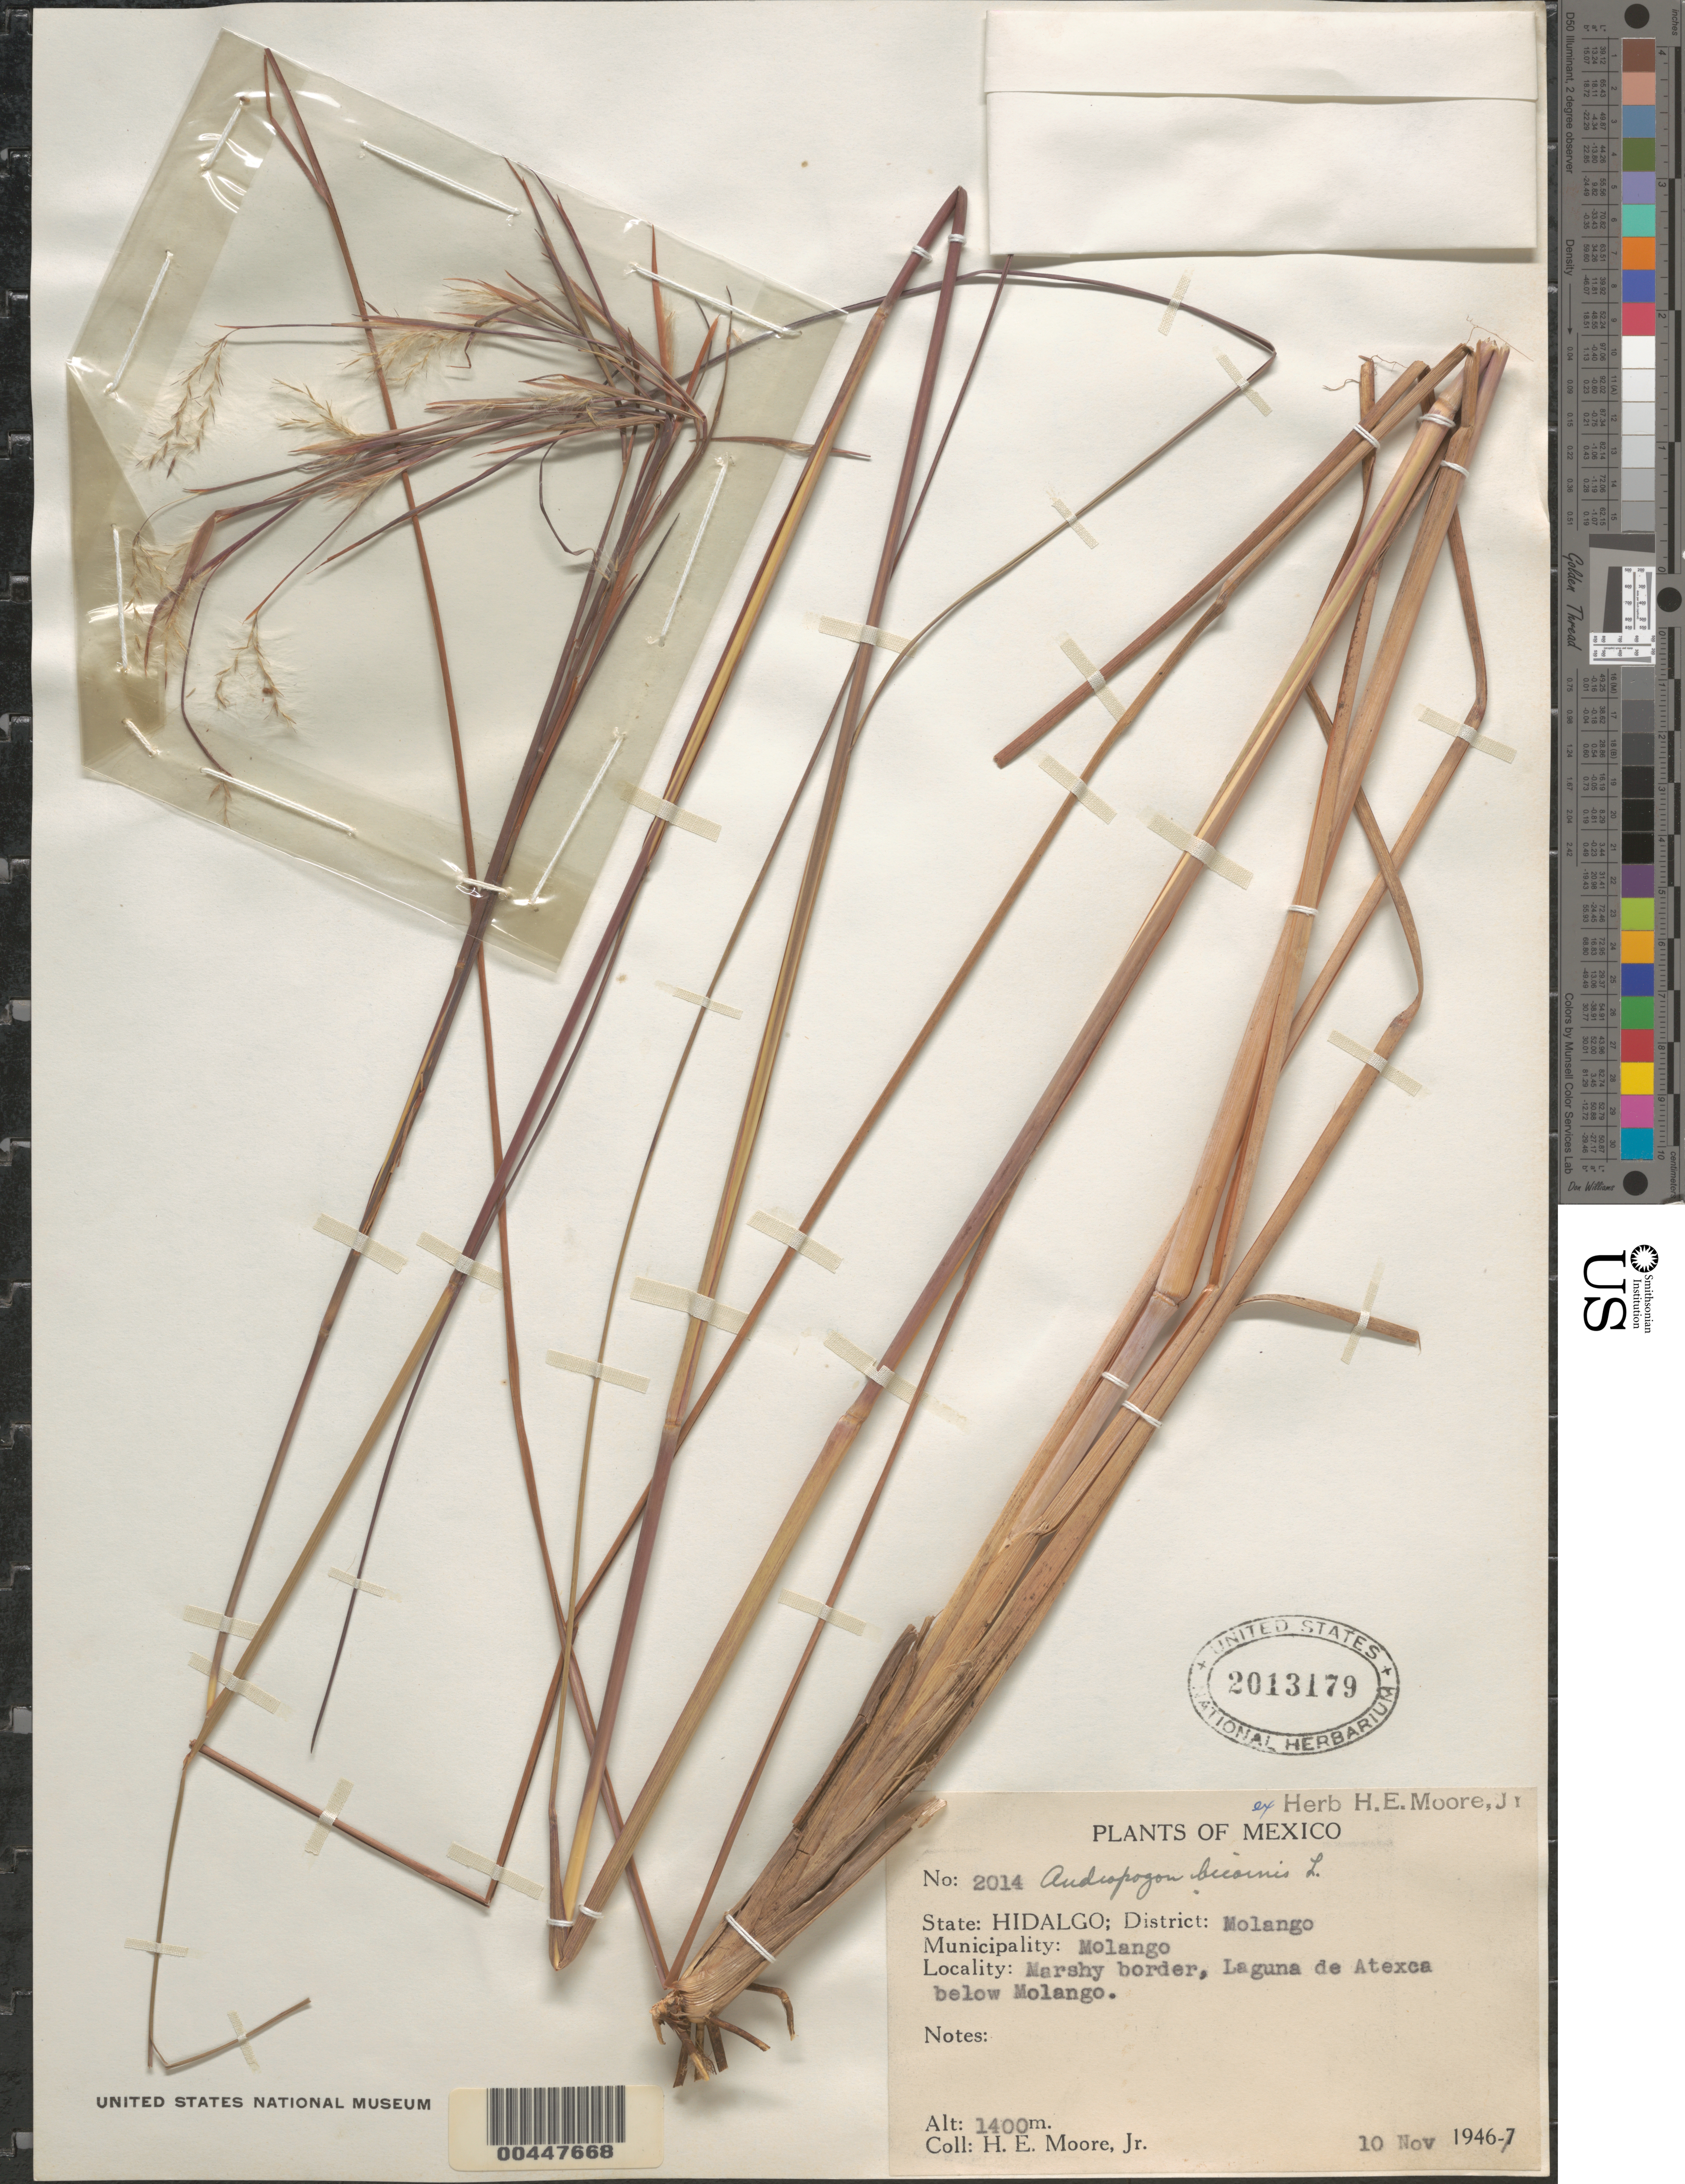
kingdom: Plantae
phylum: Tracheophyta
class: Liliopsida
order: Poales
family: Poaceae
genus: Andropogon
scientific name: Andropogon bicornis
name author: L.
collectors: H. E. Moore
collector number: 2014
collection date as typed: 10 Nov 1946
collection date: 1946-11-10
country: Mexico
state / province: Hidalgo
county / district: Molango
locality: Dist: Molango, Laguna de Atexa below Molango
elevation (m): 1400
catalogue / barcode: US 2013179